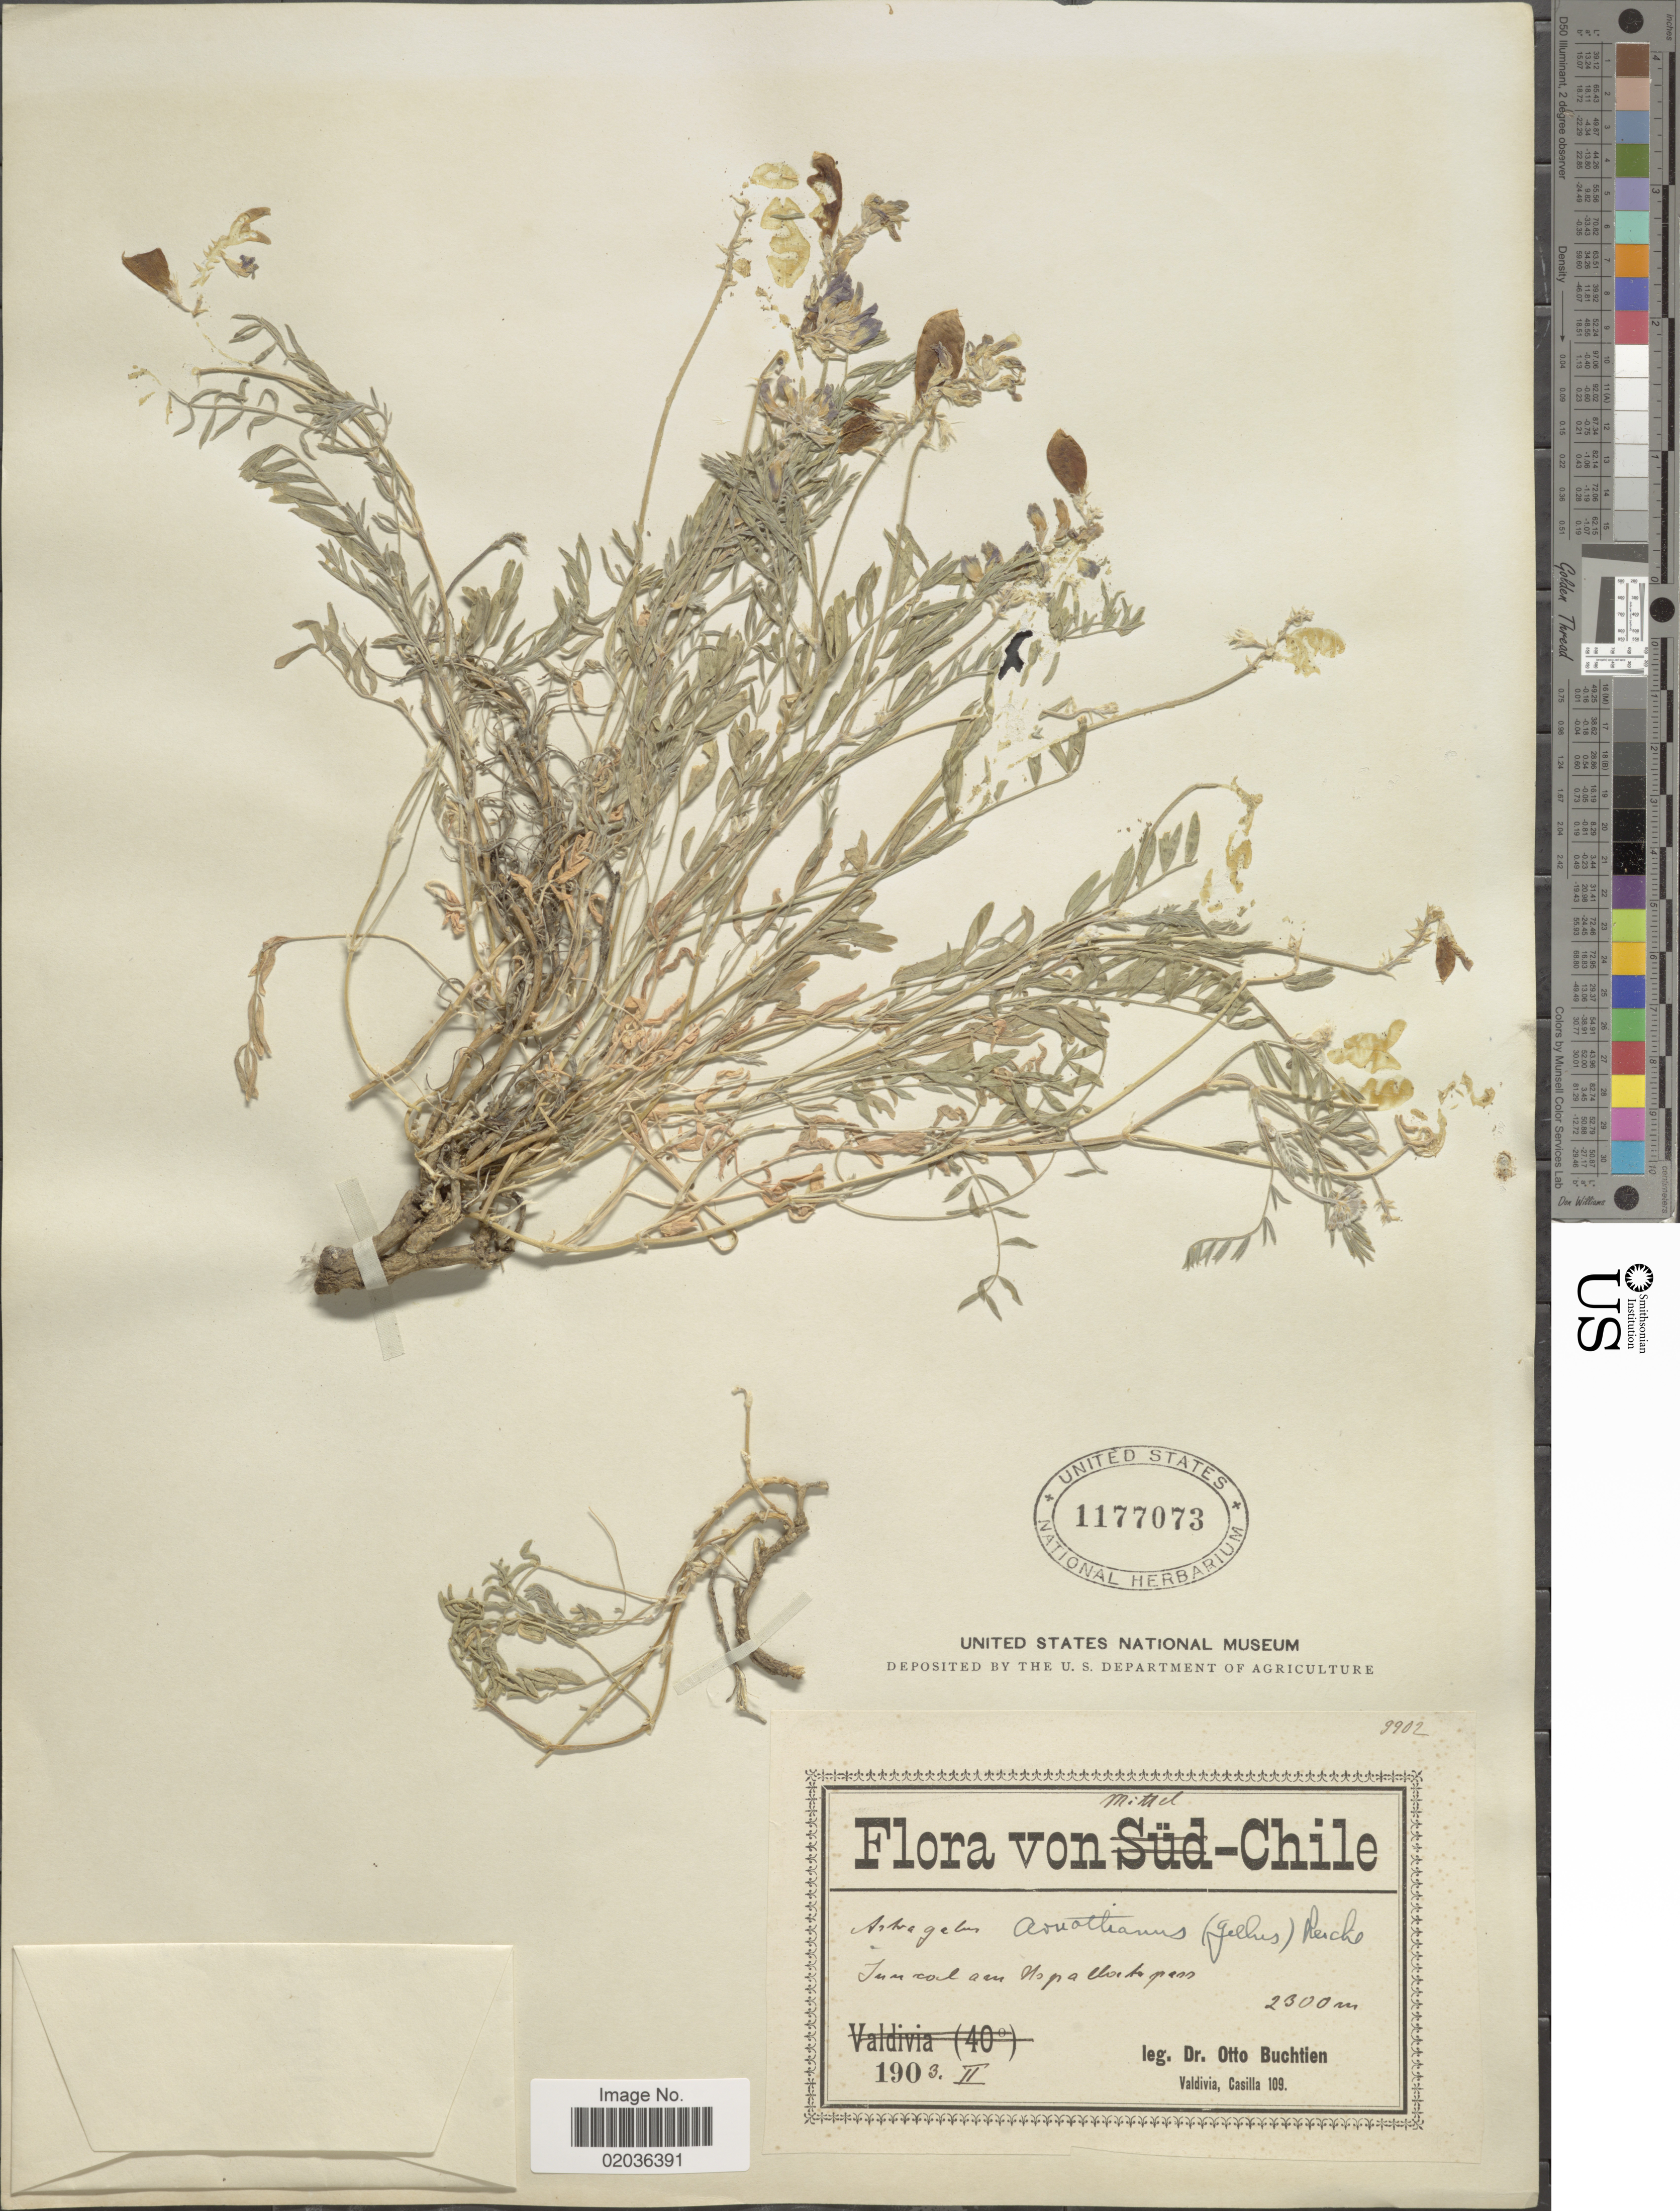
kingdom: Plantae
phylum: Tracheophyta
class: Magnoliopsida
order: Fabales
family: Fabaceae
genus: Astragalus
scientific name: Astragalus arnottianus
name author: (Gillies ex Hook. & Arn.) Reiche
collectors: O. Buchtien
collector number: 9902?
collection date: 1903-02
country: Chile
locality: Mittel Chile, Juncal am Uspallata pass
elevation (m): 2300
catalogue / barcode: US 1177073